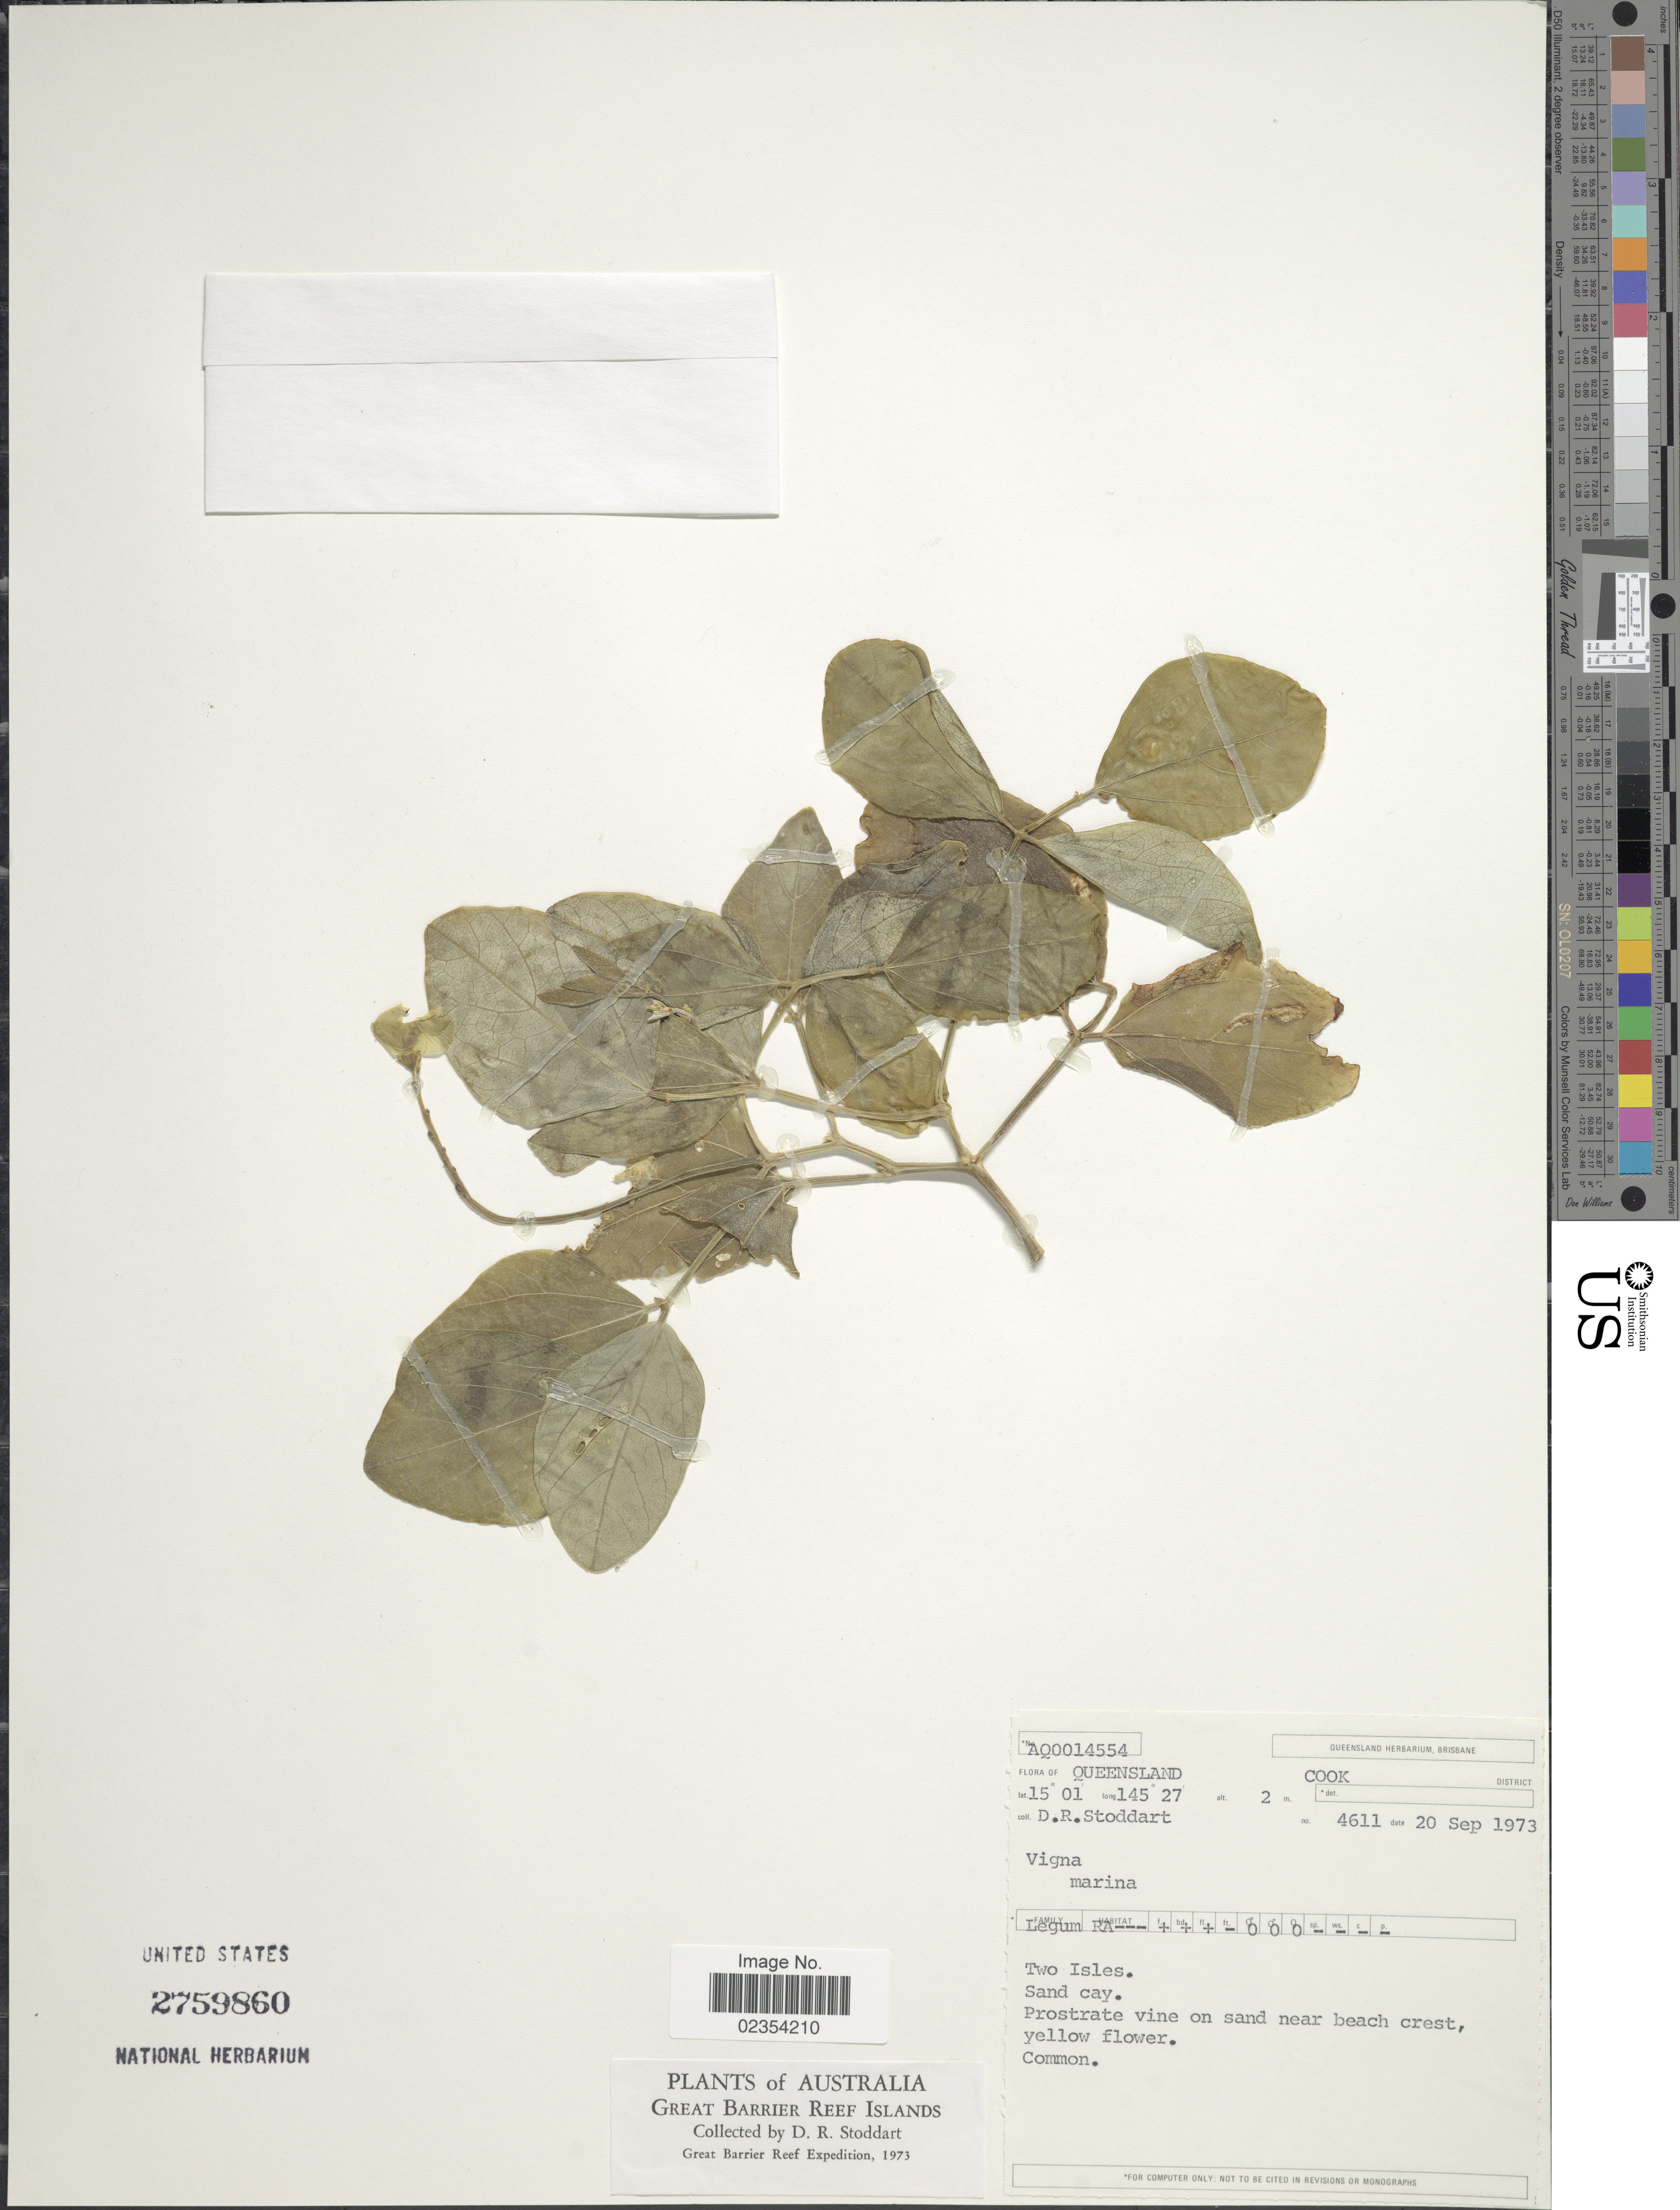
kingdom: Plantae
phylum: Tracheophyta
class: Magnoliopsida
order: Fabales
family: Fabaceae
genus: Vigna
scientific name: Vigna marina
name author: (Burm.) Merr.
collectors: D. R. Stoddart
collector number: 4611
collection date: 1973-09-20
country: Australia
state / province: Queensland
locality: Cook District, Two Isles, Sand cay on sand near beach crest, Great Barrier Reef Islands.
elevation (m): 2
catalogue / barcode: US 2759860